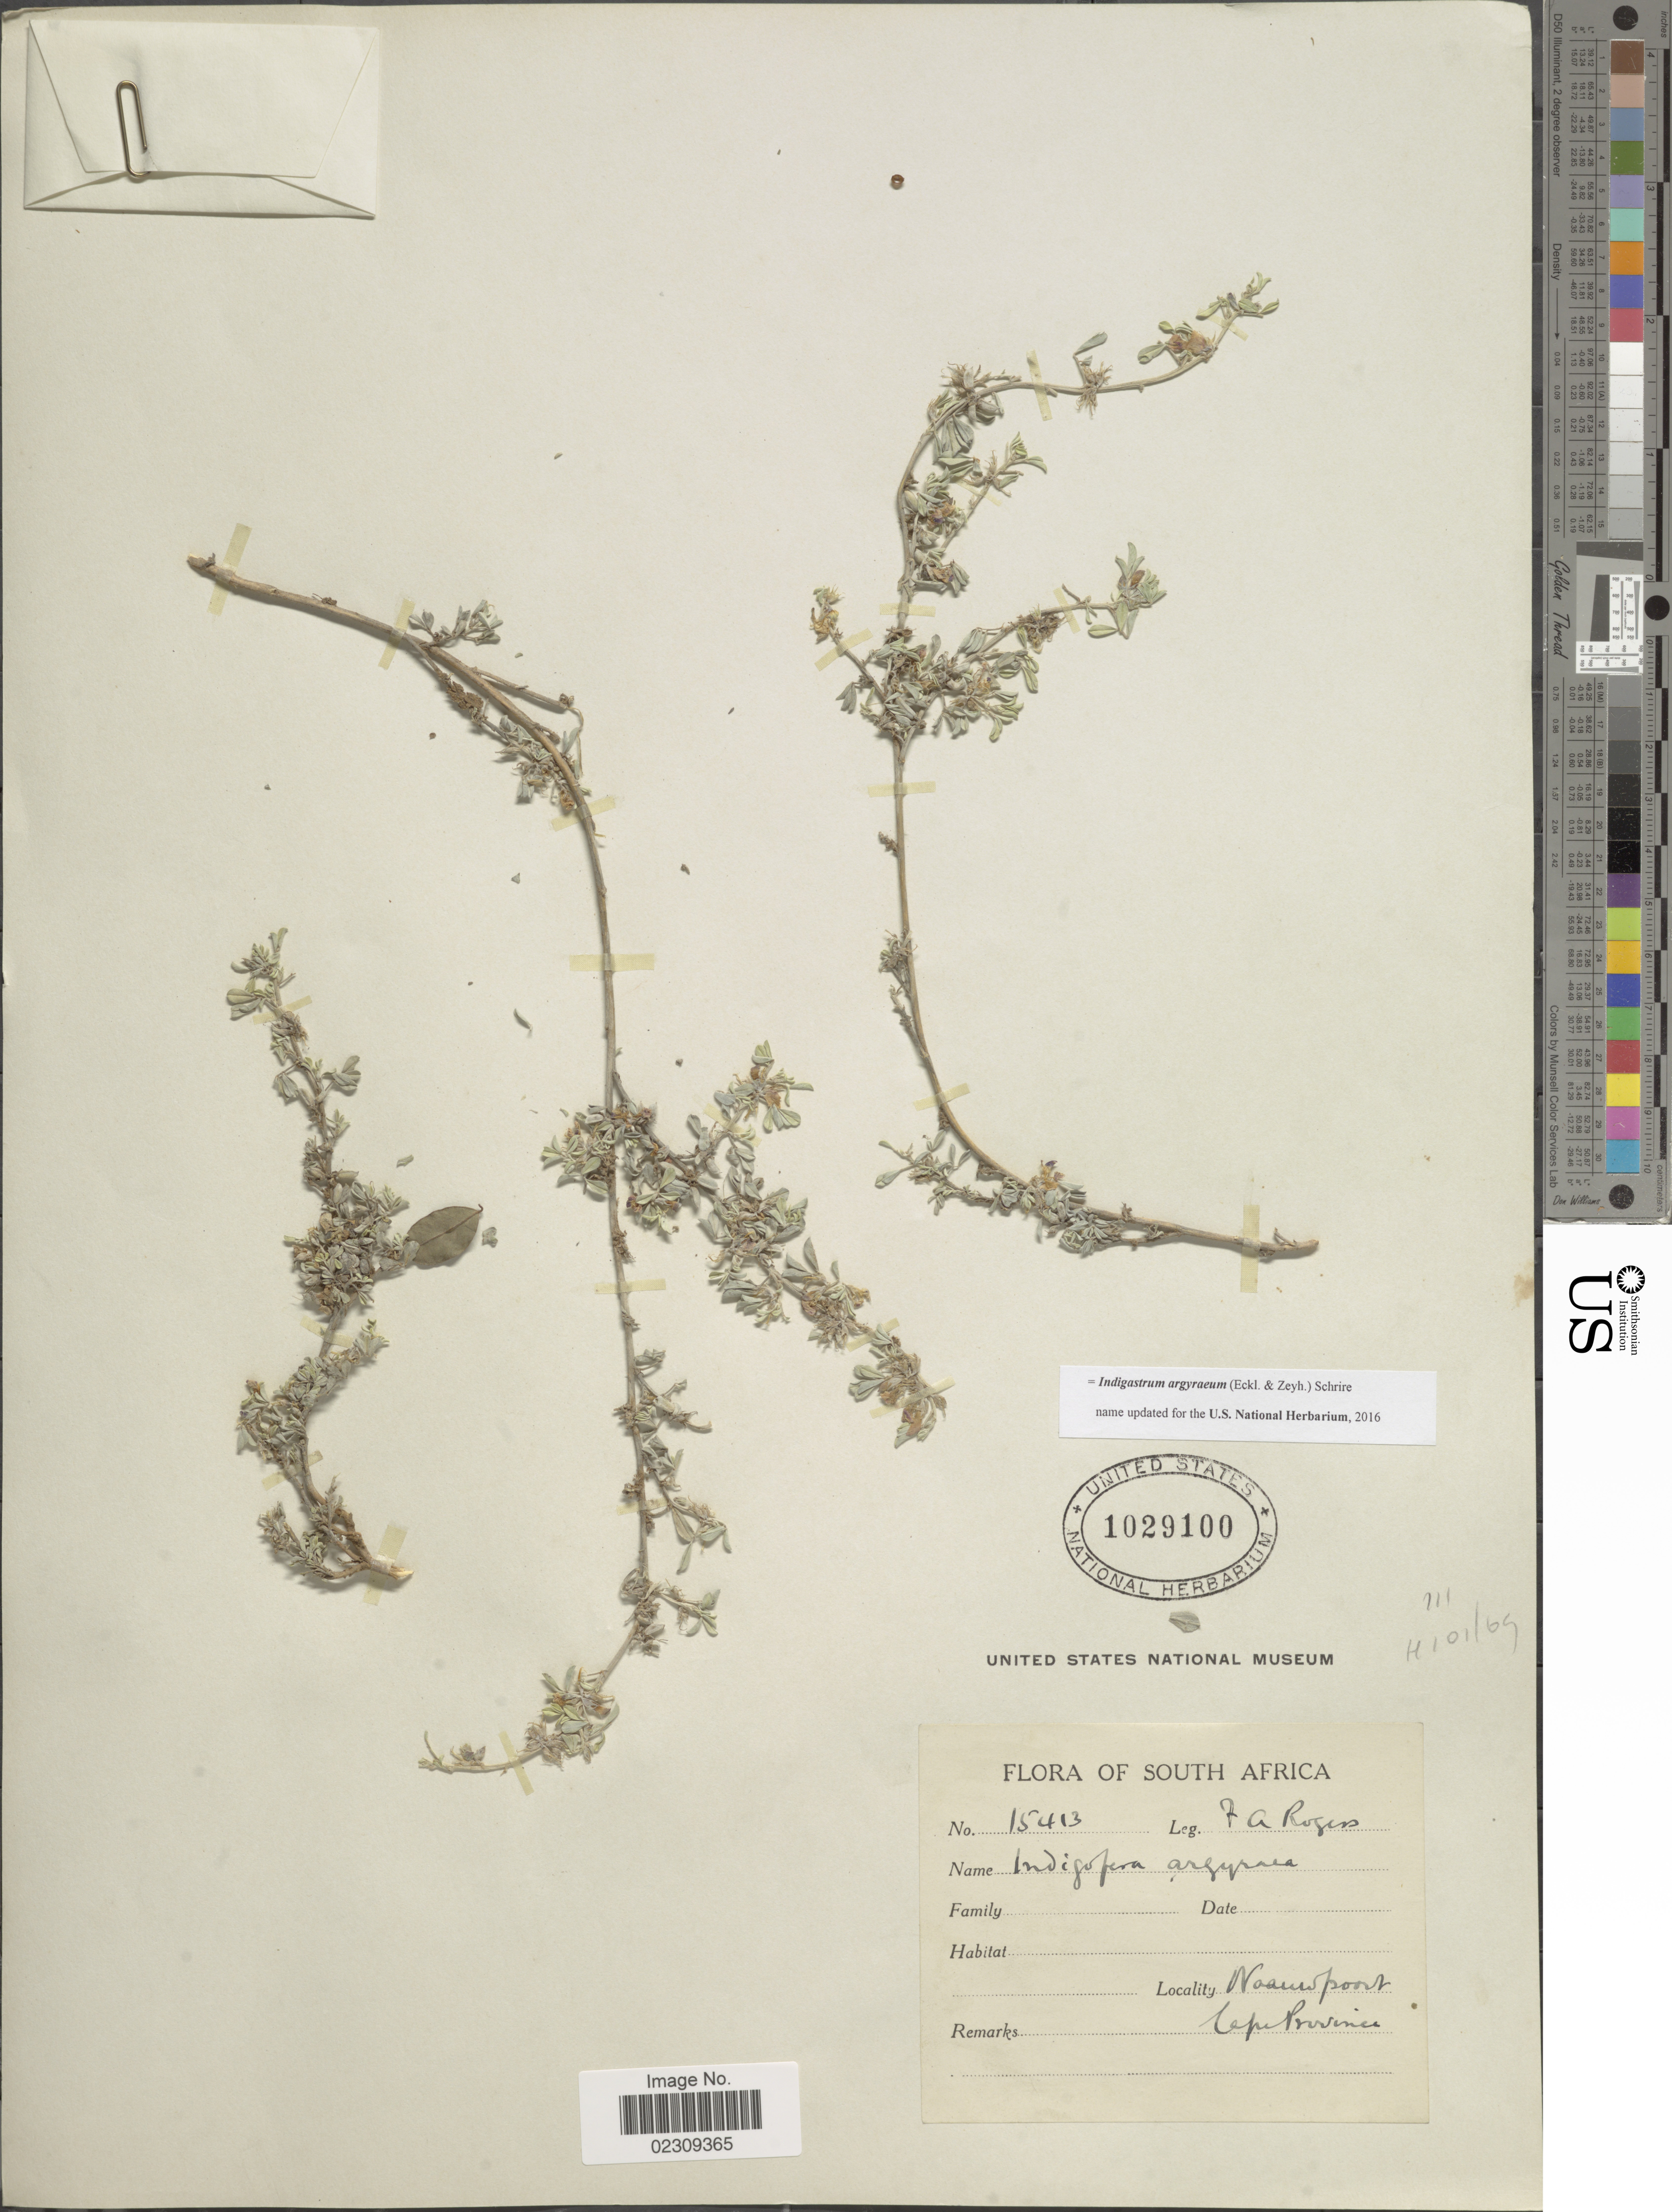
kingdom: Plantae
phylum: Tracheophyta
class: Magnoliopsida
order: Fabales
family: Fabaceae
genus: Indigastrum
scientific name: Indigastrum argyraeum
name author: (Eckl. & Zeyh.) Schrire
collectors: F. A. Rogers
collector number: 15413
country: South Africa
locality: Naauwpoort, Cape Province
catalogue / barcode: US 1029100